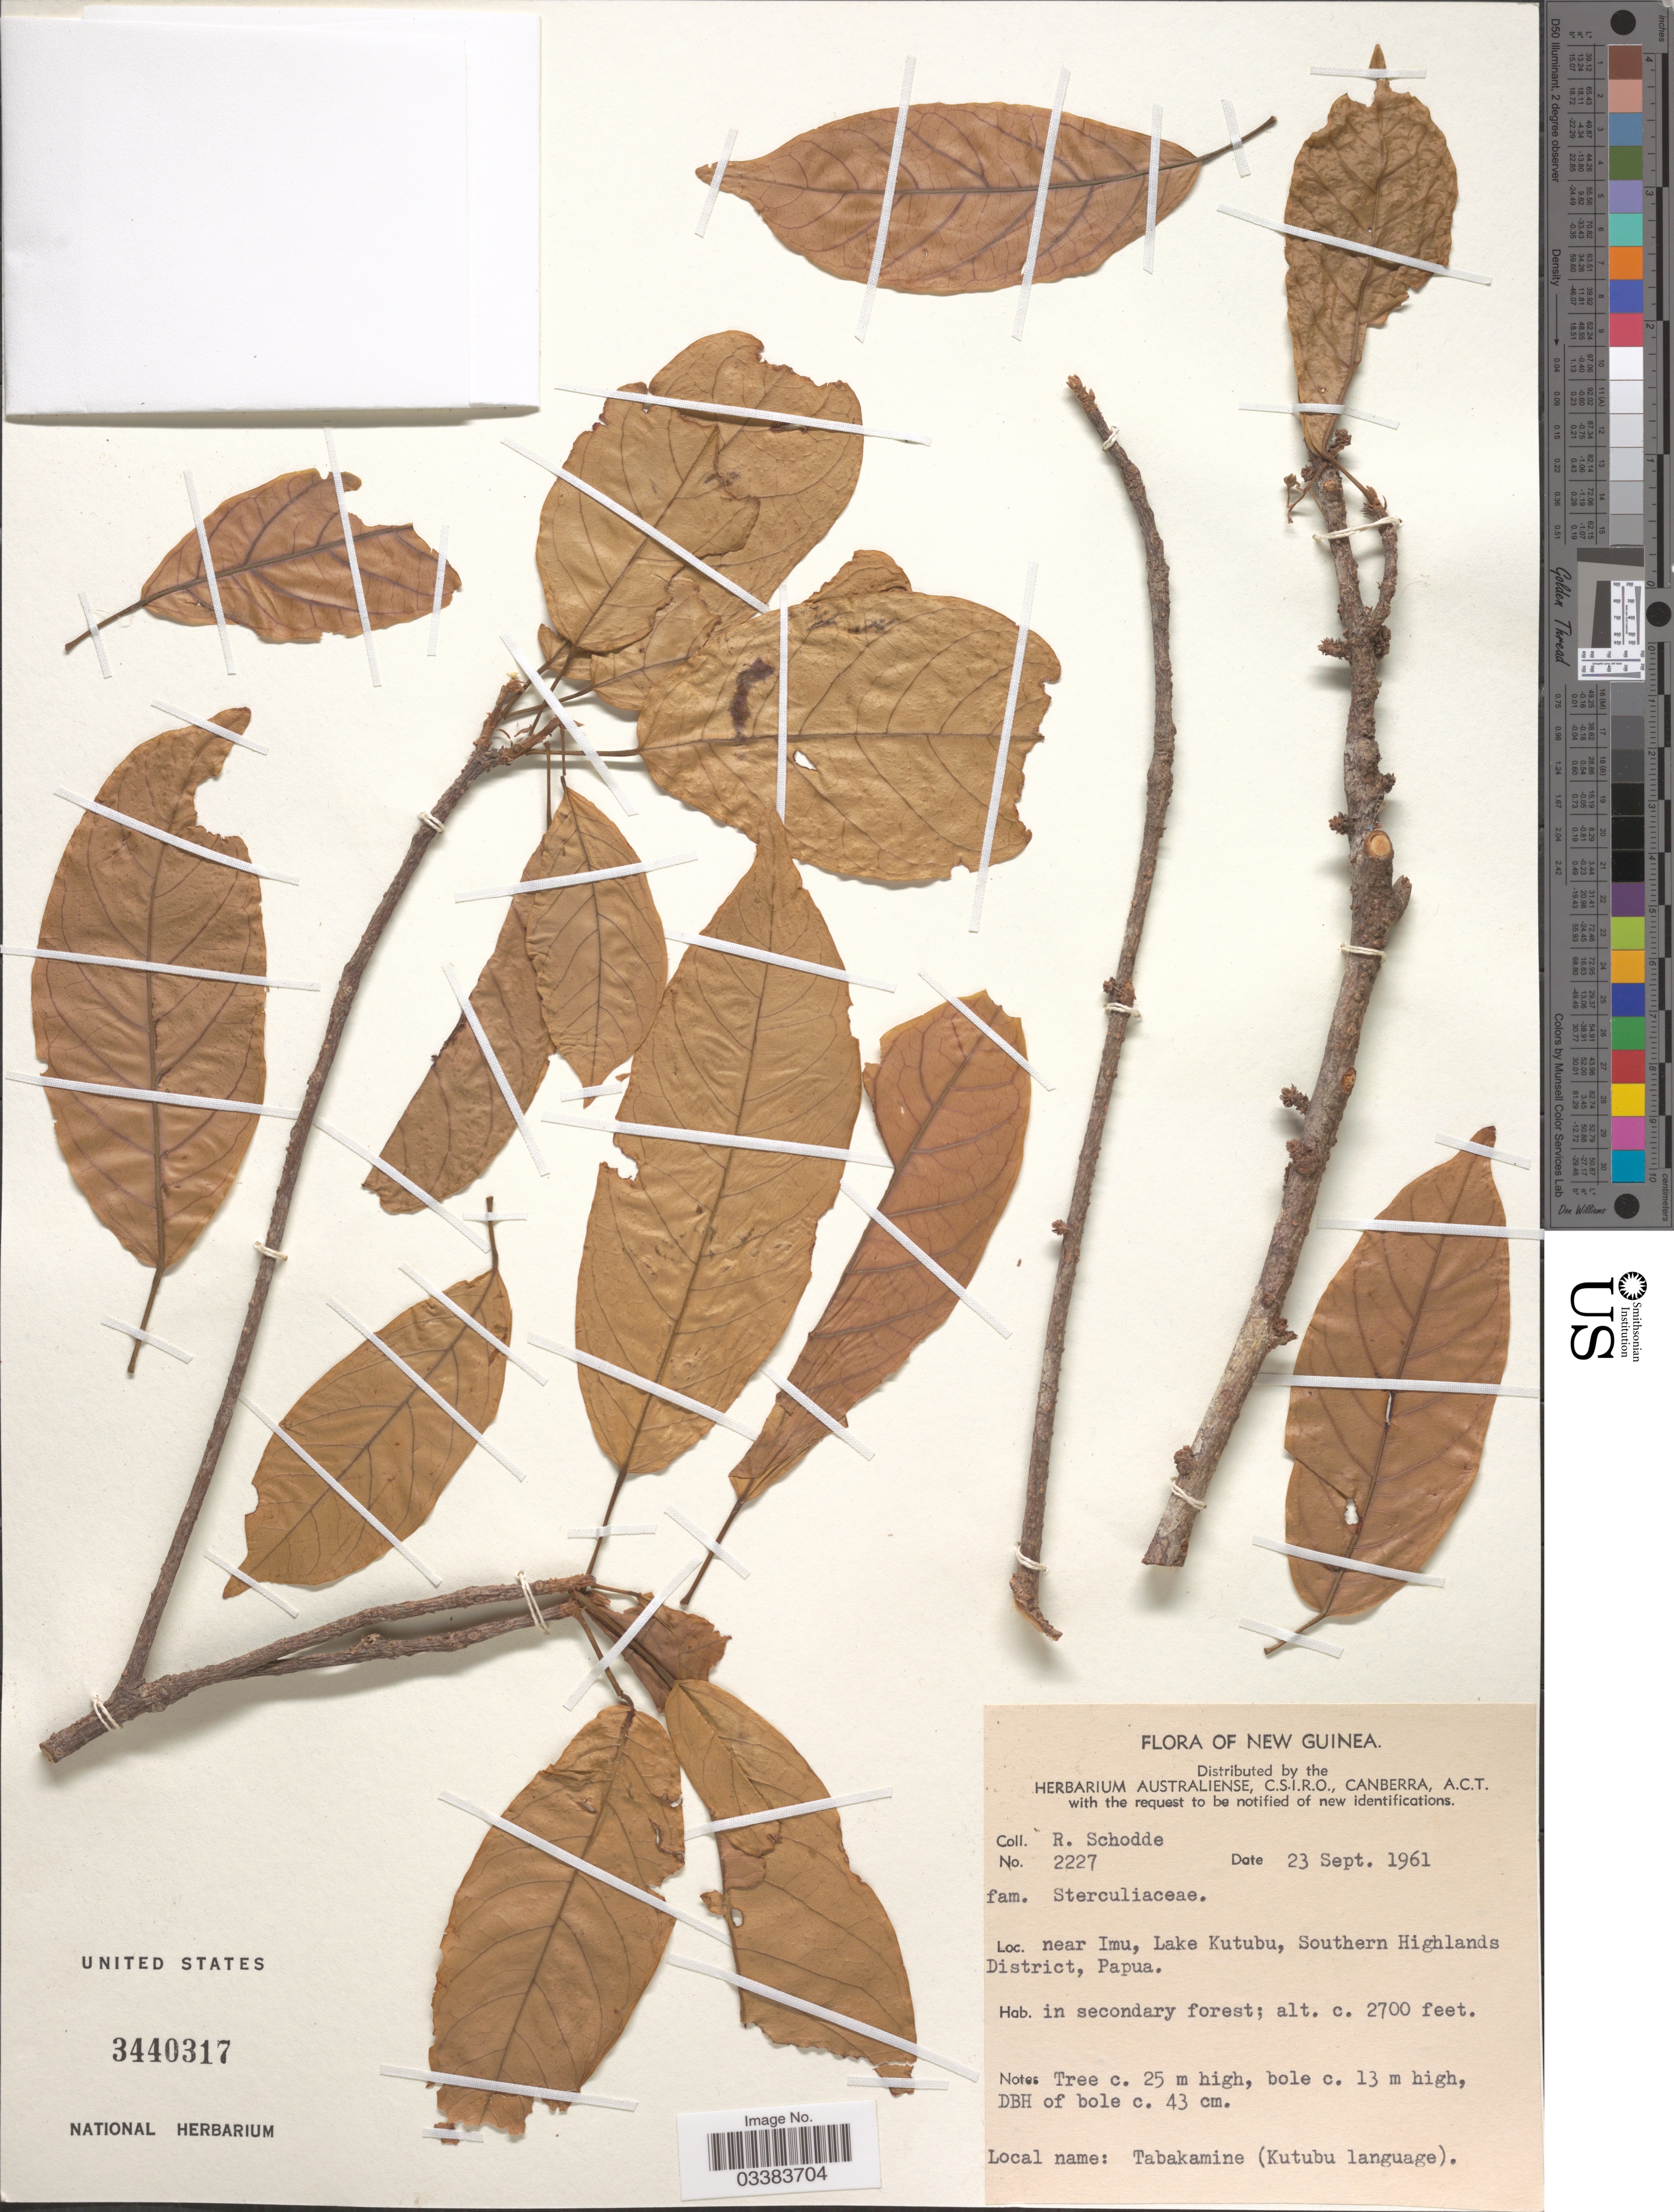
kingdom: Plantae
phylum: Tracheophyta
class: Magnoliopsida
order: Malvales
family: Malvaceae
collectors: R. Schodde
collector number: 2227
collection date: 1961-09-23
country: Papua New Guinea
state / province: Southern Highlands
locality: New Guinea. Near Imu, Lake Kutubu, Southern Highlands District, Papua.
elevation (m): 823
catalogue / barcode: US 3440317